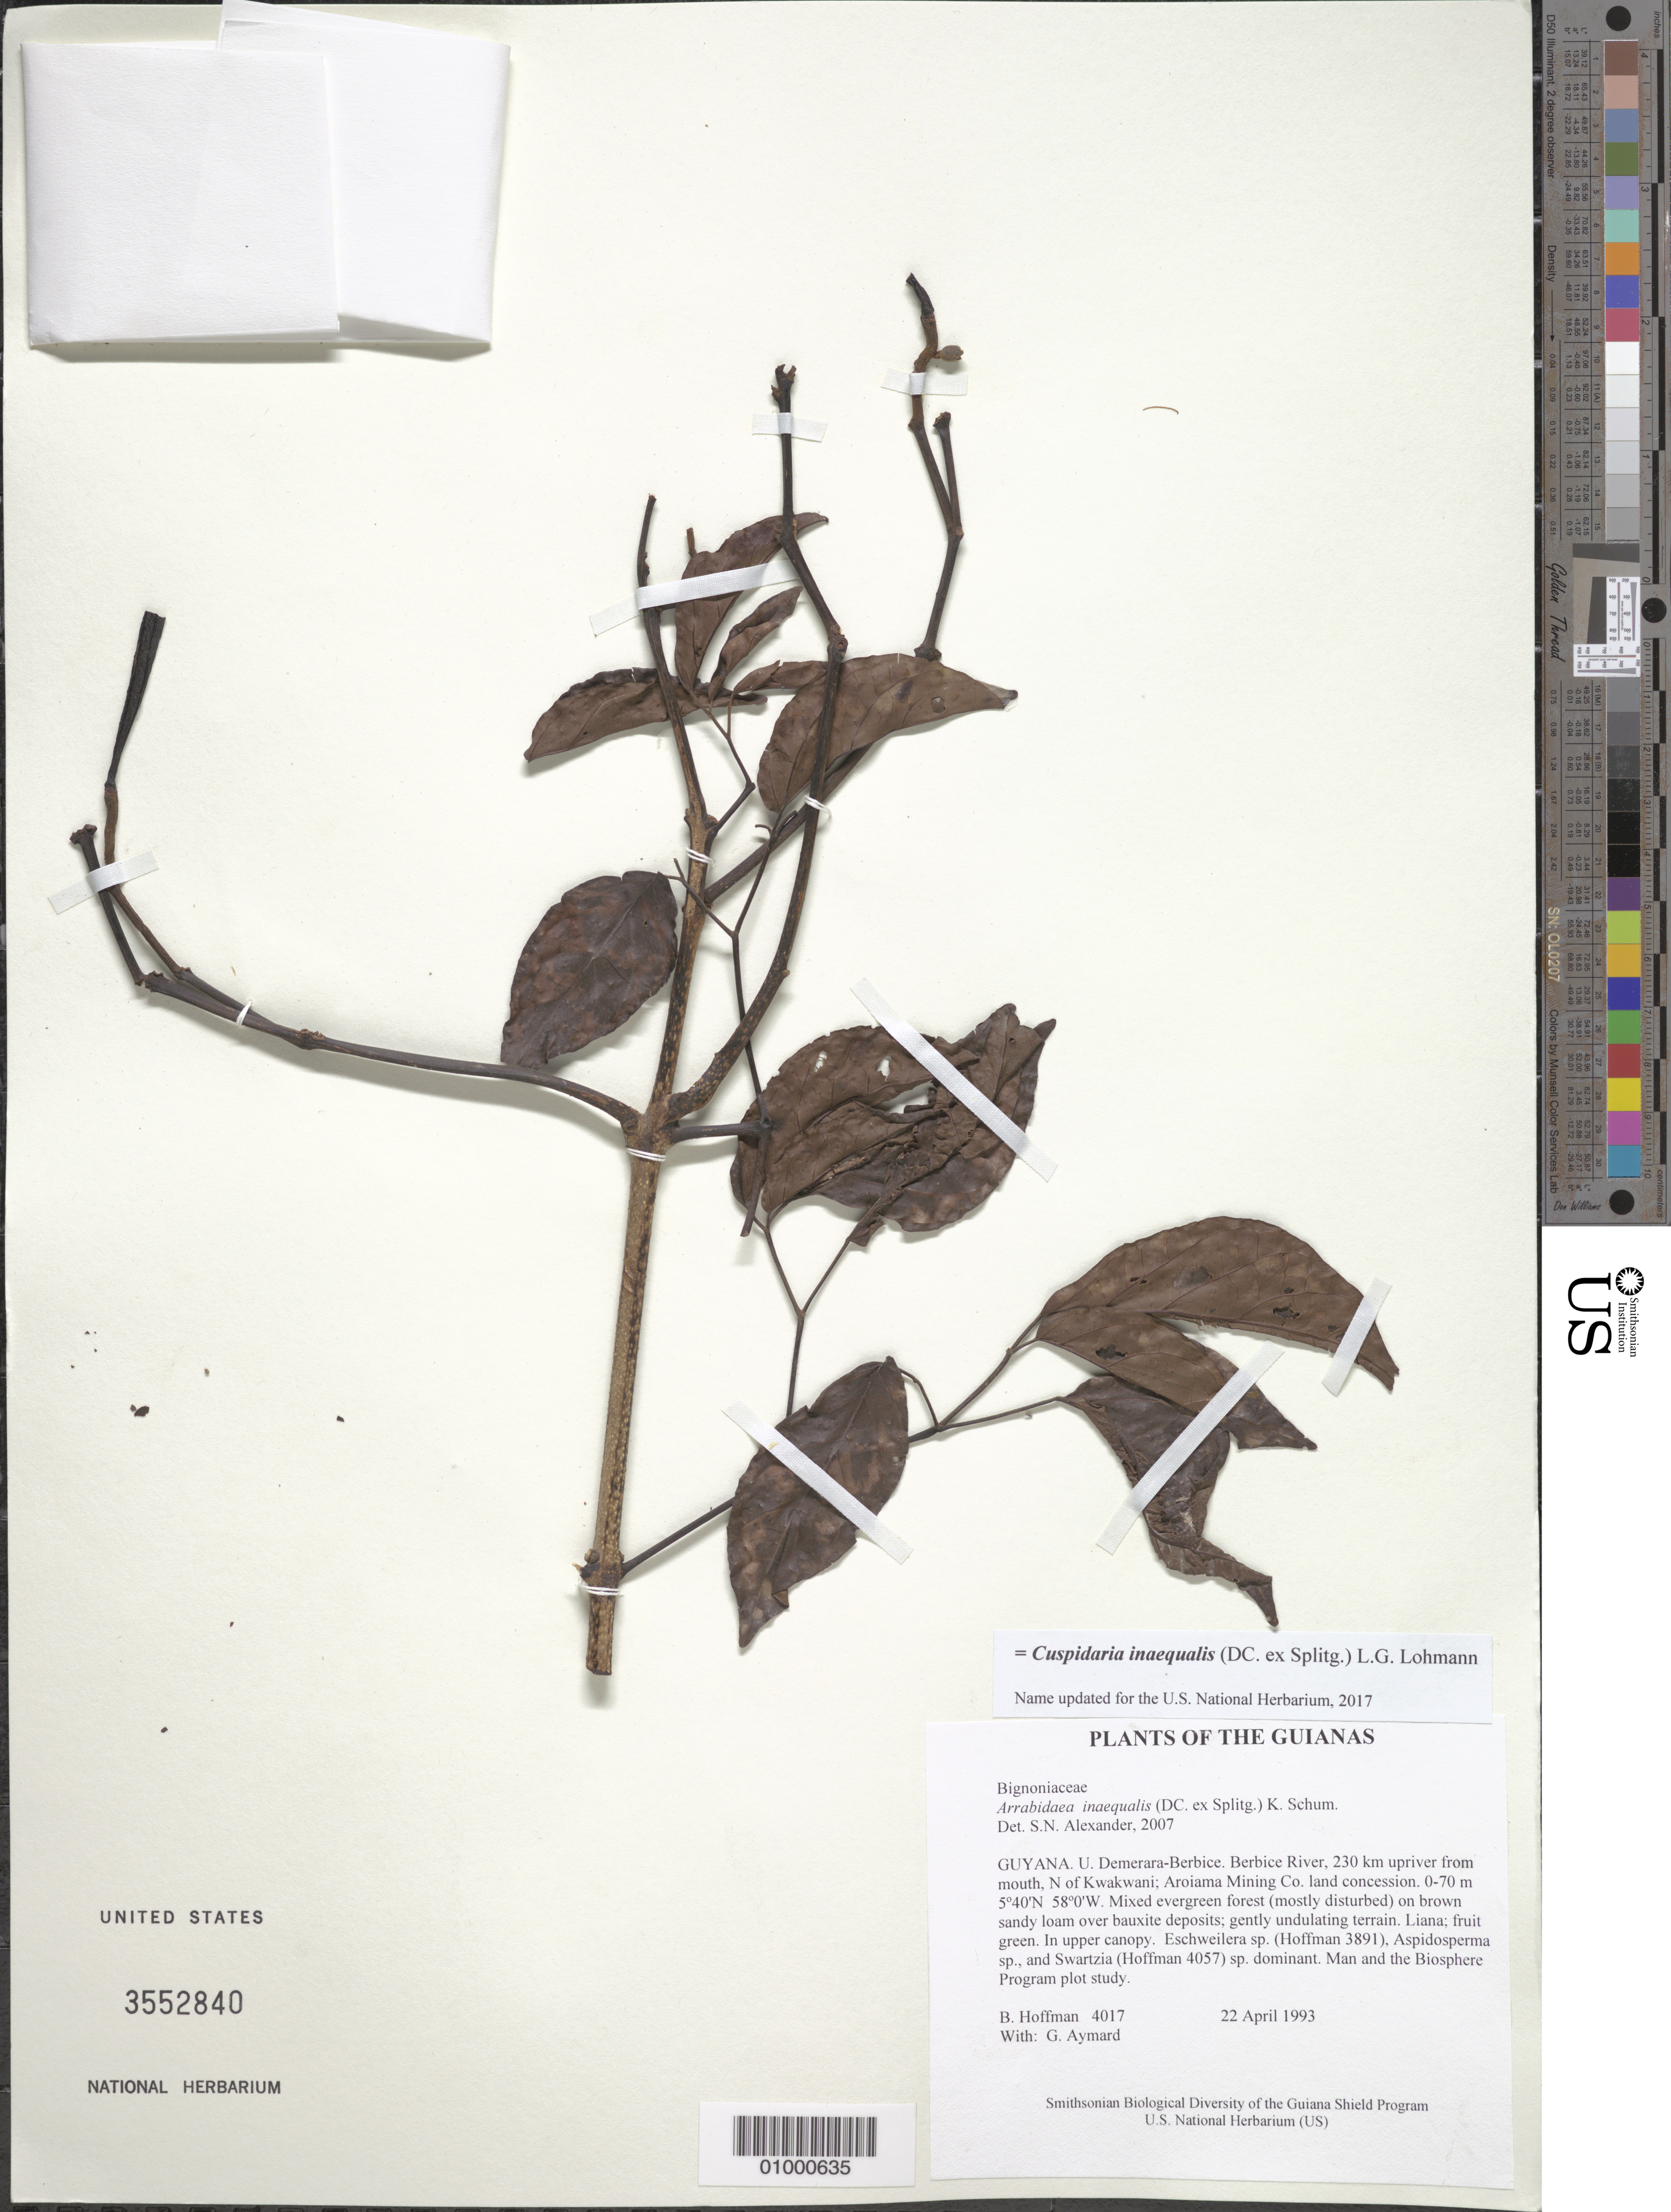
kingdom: Plantae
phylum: Tracheophyta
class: Magnoliopsida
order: Lamiales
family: Bignoniaceae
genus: Cuspidaria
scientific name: Cuspidaria inaequalis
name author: (Splitg.) L.G. Lohmann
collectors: B. Hoffman & G. A. Aymard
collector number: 4017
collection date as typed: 22 April 1993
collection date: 1993-04-22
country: Guyana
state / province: U. Demerara-Berbice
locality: Berbice River, 230 km upriver from mouth, N of Kwakwani; Aroiama Mining Co. land concession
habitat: Mixed evergreen forest (mostly disturbed) on brown sandy loam over bauxite deposits; gently undulating terrain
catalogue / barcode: US 3552840